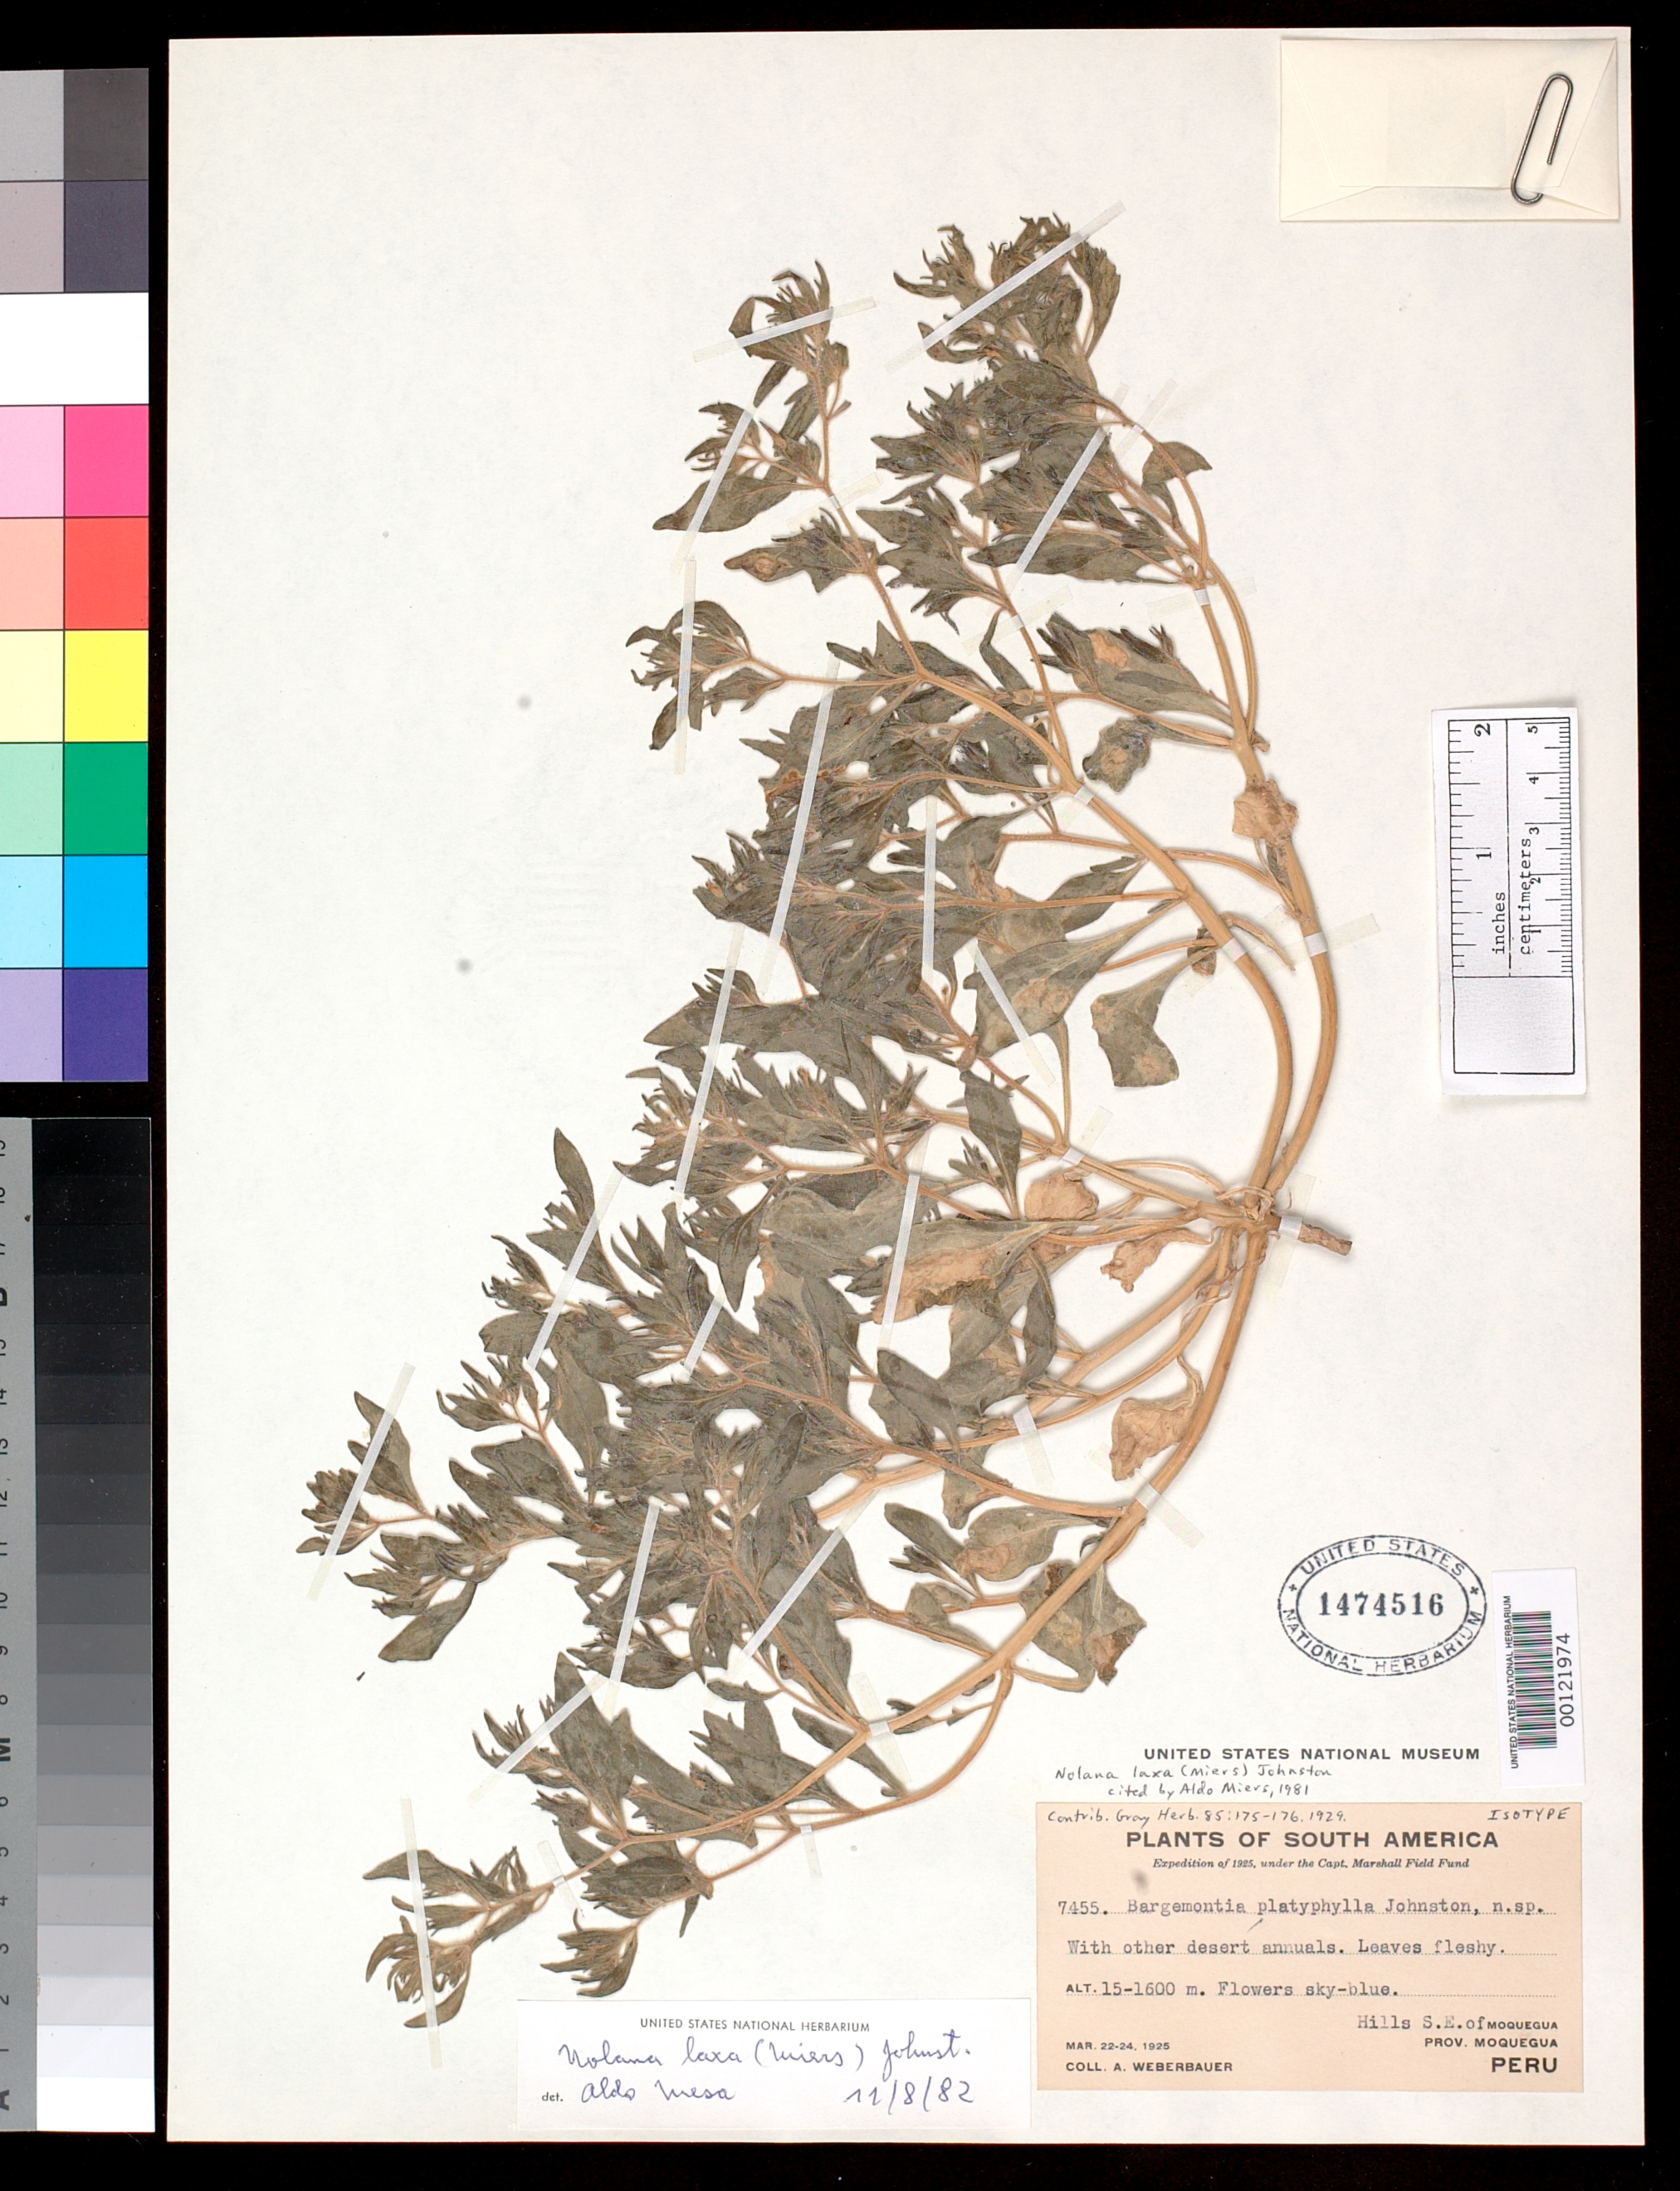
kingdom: Plantae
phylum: Tracheophyta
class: Magnoliopsida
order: Solanales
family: Solanaceae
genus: Bargemontia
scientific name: Bargemontia platyphylla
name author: I.M. Johnst.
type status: Isotype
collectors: A. Weberbauer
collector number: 7455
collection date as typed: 22 May 1925 to 24 Mar 1925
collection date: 1925-03-24/1925-05-22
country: Peru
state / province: Moquegua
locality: SE of Moquegua.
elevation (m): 1550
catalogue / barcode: US 1474516